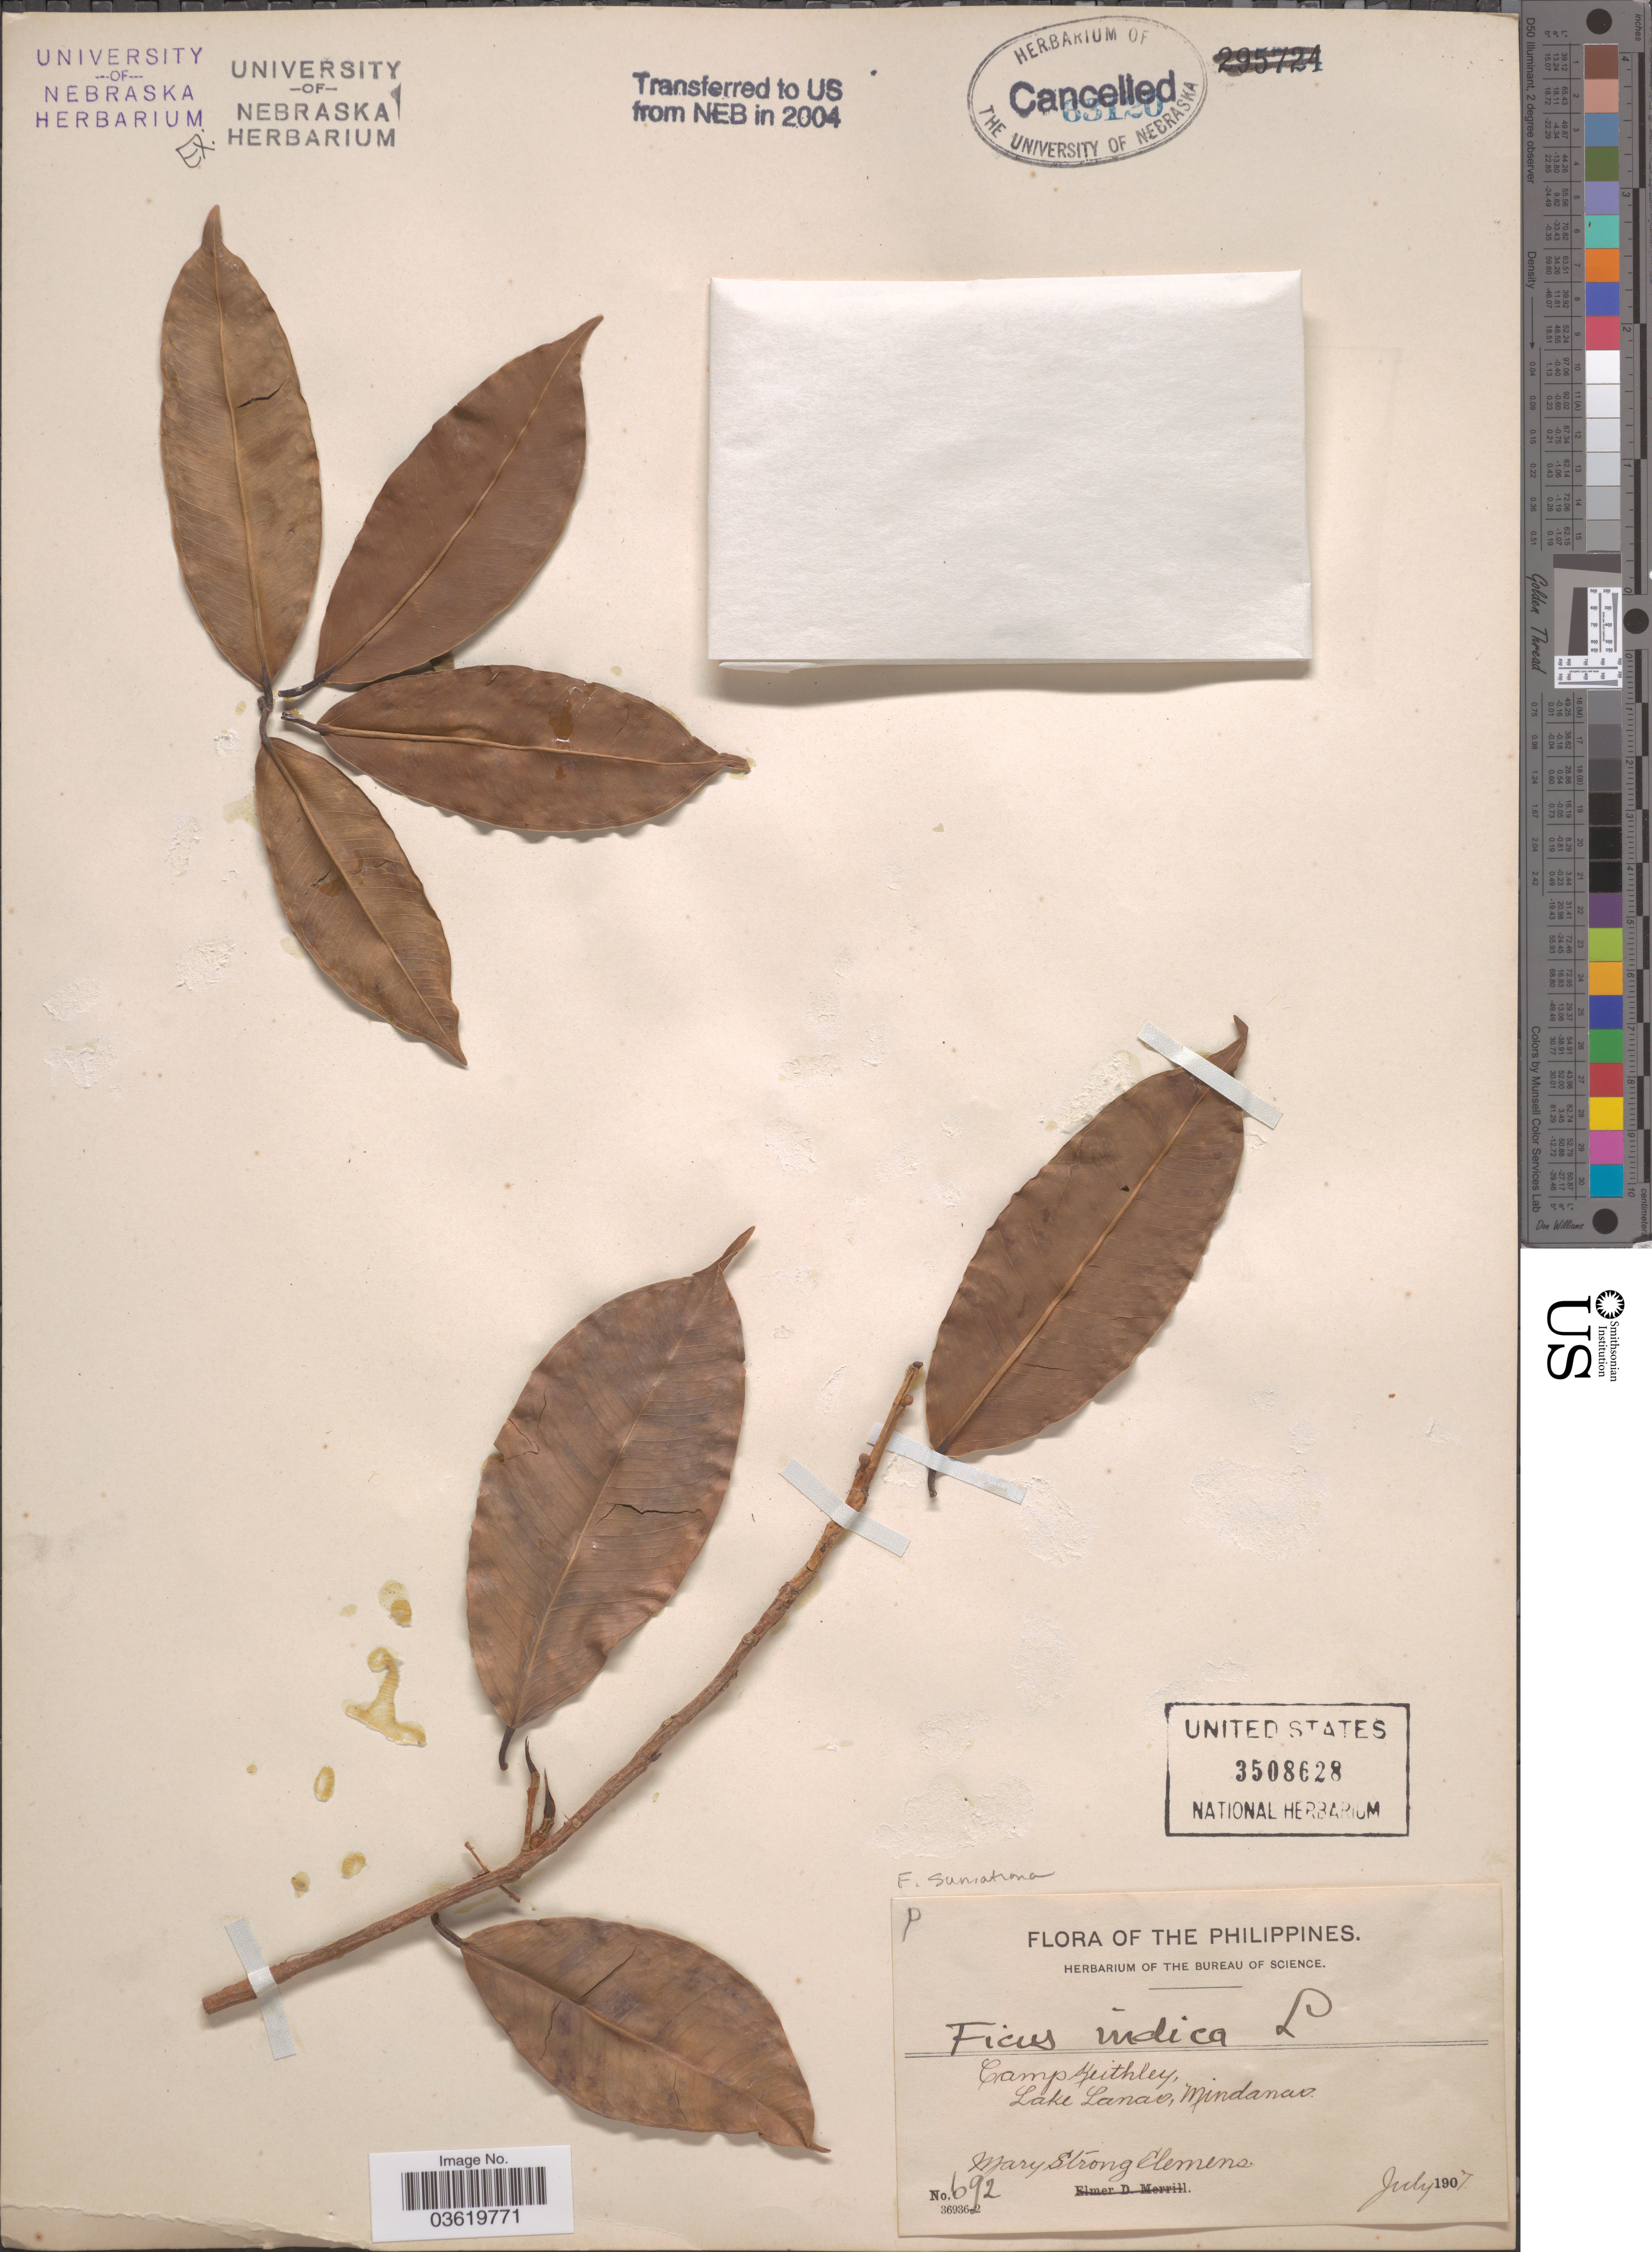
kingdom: Plantae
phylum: Tracheophyta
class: Magnoliopsida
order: Rosales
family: Moraceae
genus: Ficus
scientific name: Ficus sumatrana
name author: Miq.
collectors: M. S. Clemens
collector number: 692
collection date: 1907-07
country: Philippines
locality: Camp Keithley, Lake Lanao, Mindanao.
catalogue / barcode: US 3508628